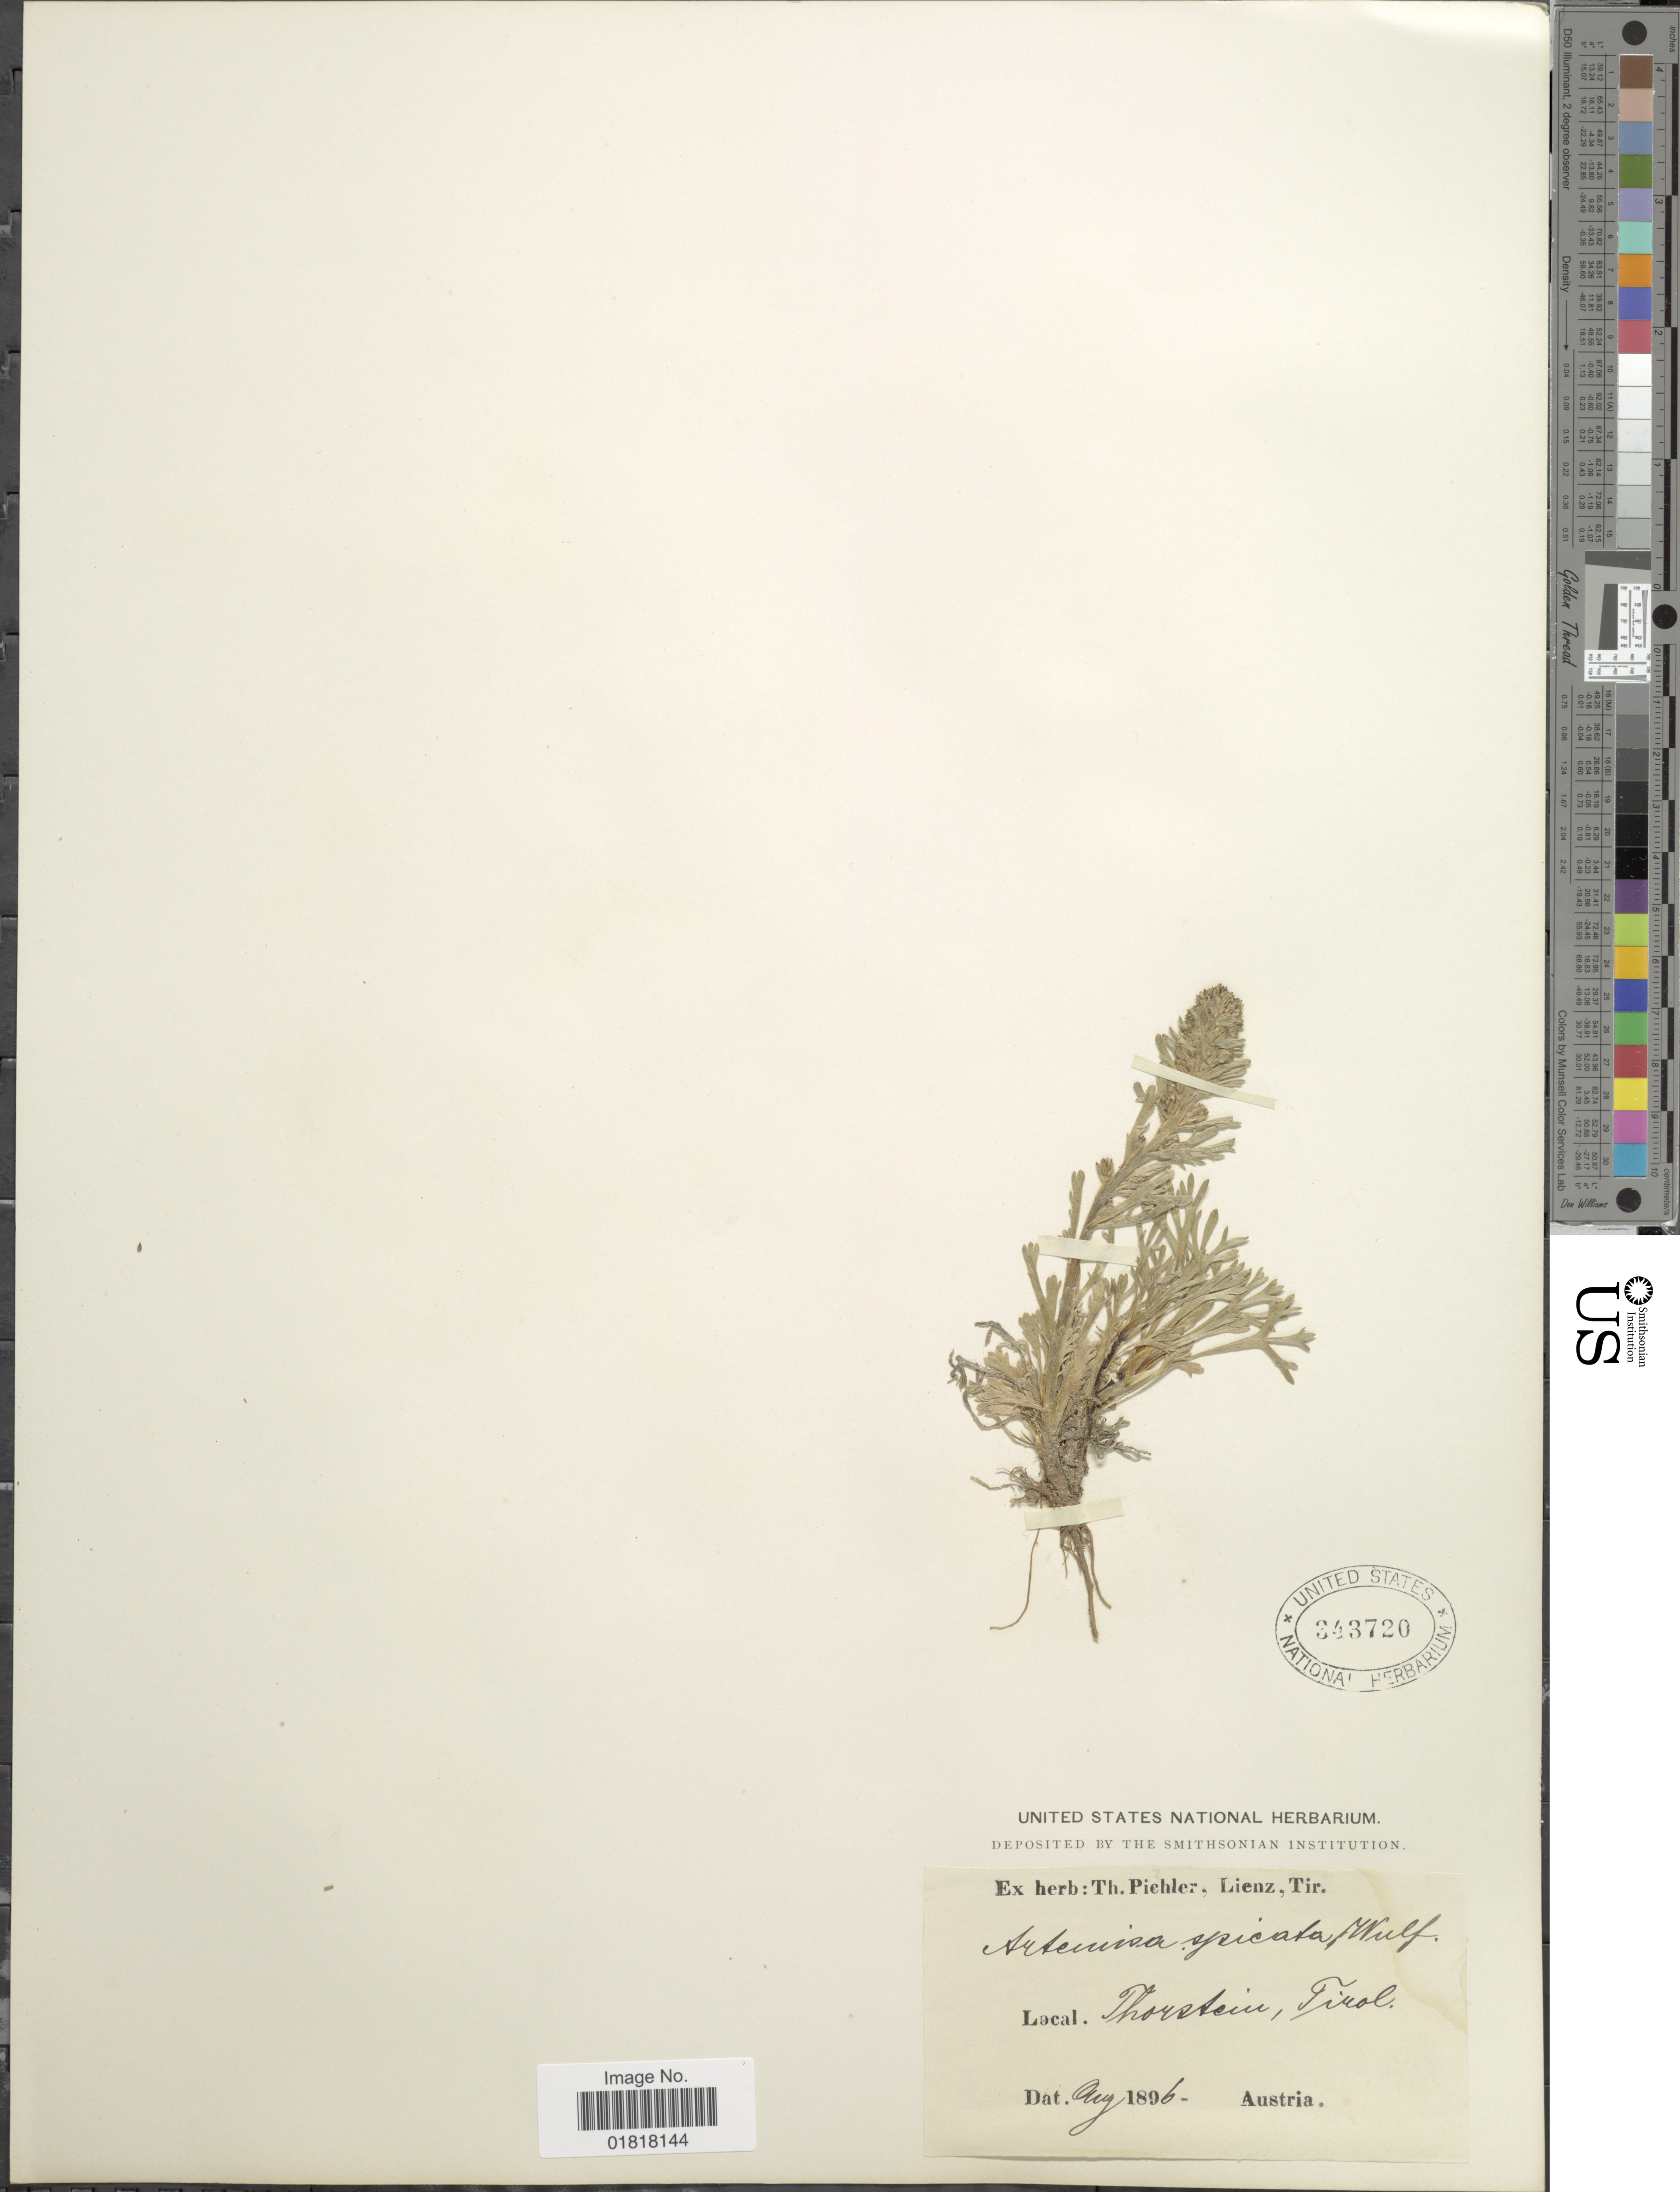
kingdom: Plantae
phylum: Tracheophyta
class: Magnoliopsida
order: Asterales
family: Asteraceae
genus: Artemisia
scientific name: Artemisia spicata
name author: (Baumg.) Wulfen ex Jacq.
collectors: ex herb. T. Pichler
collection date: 1896-08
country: Austria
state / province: Tirol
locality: Thorstein [interpreted]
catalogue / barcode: US 343720